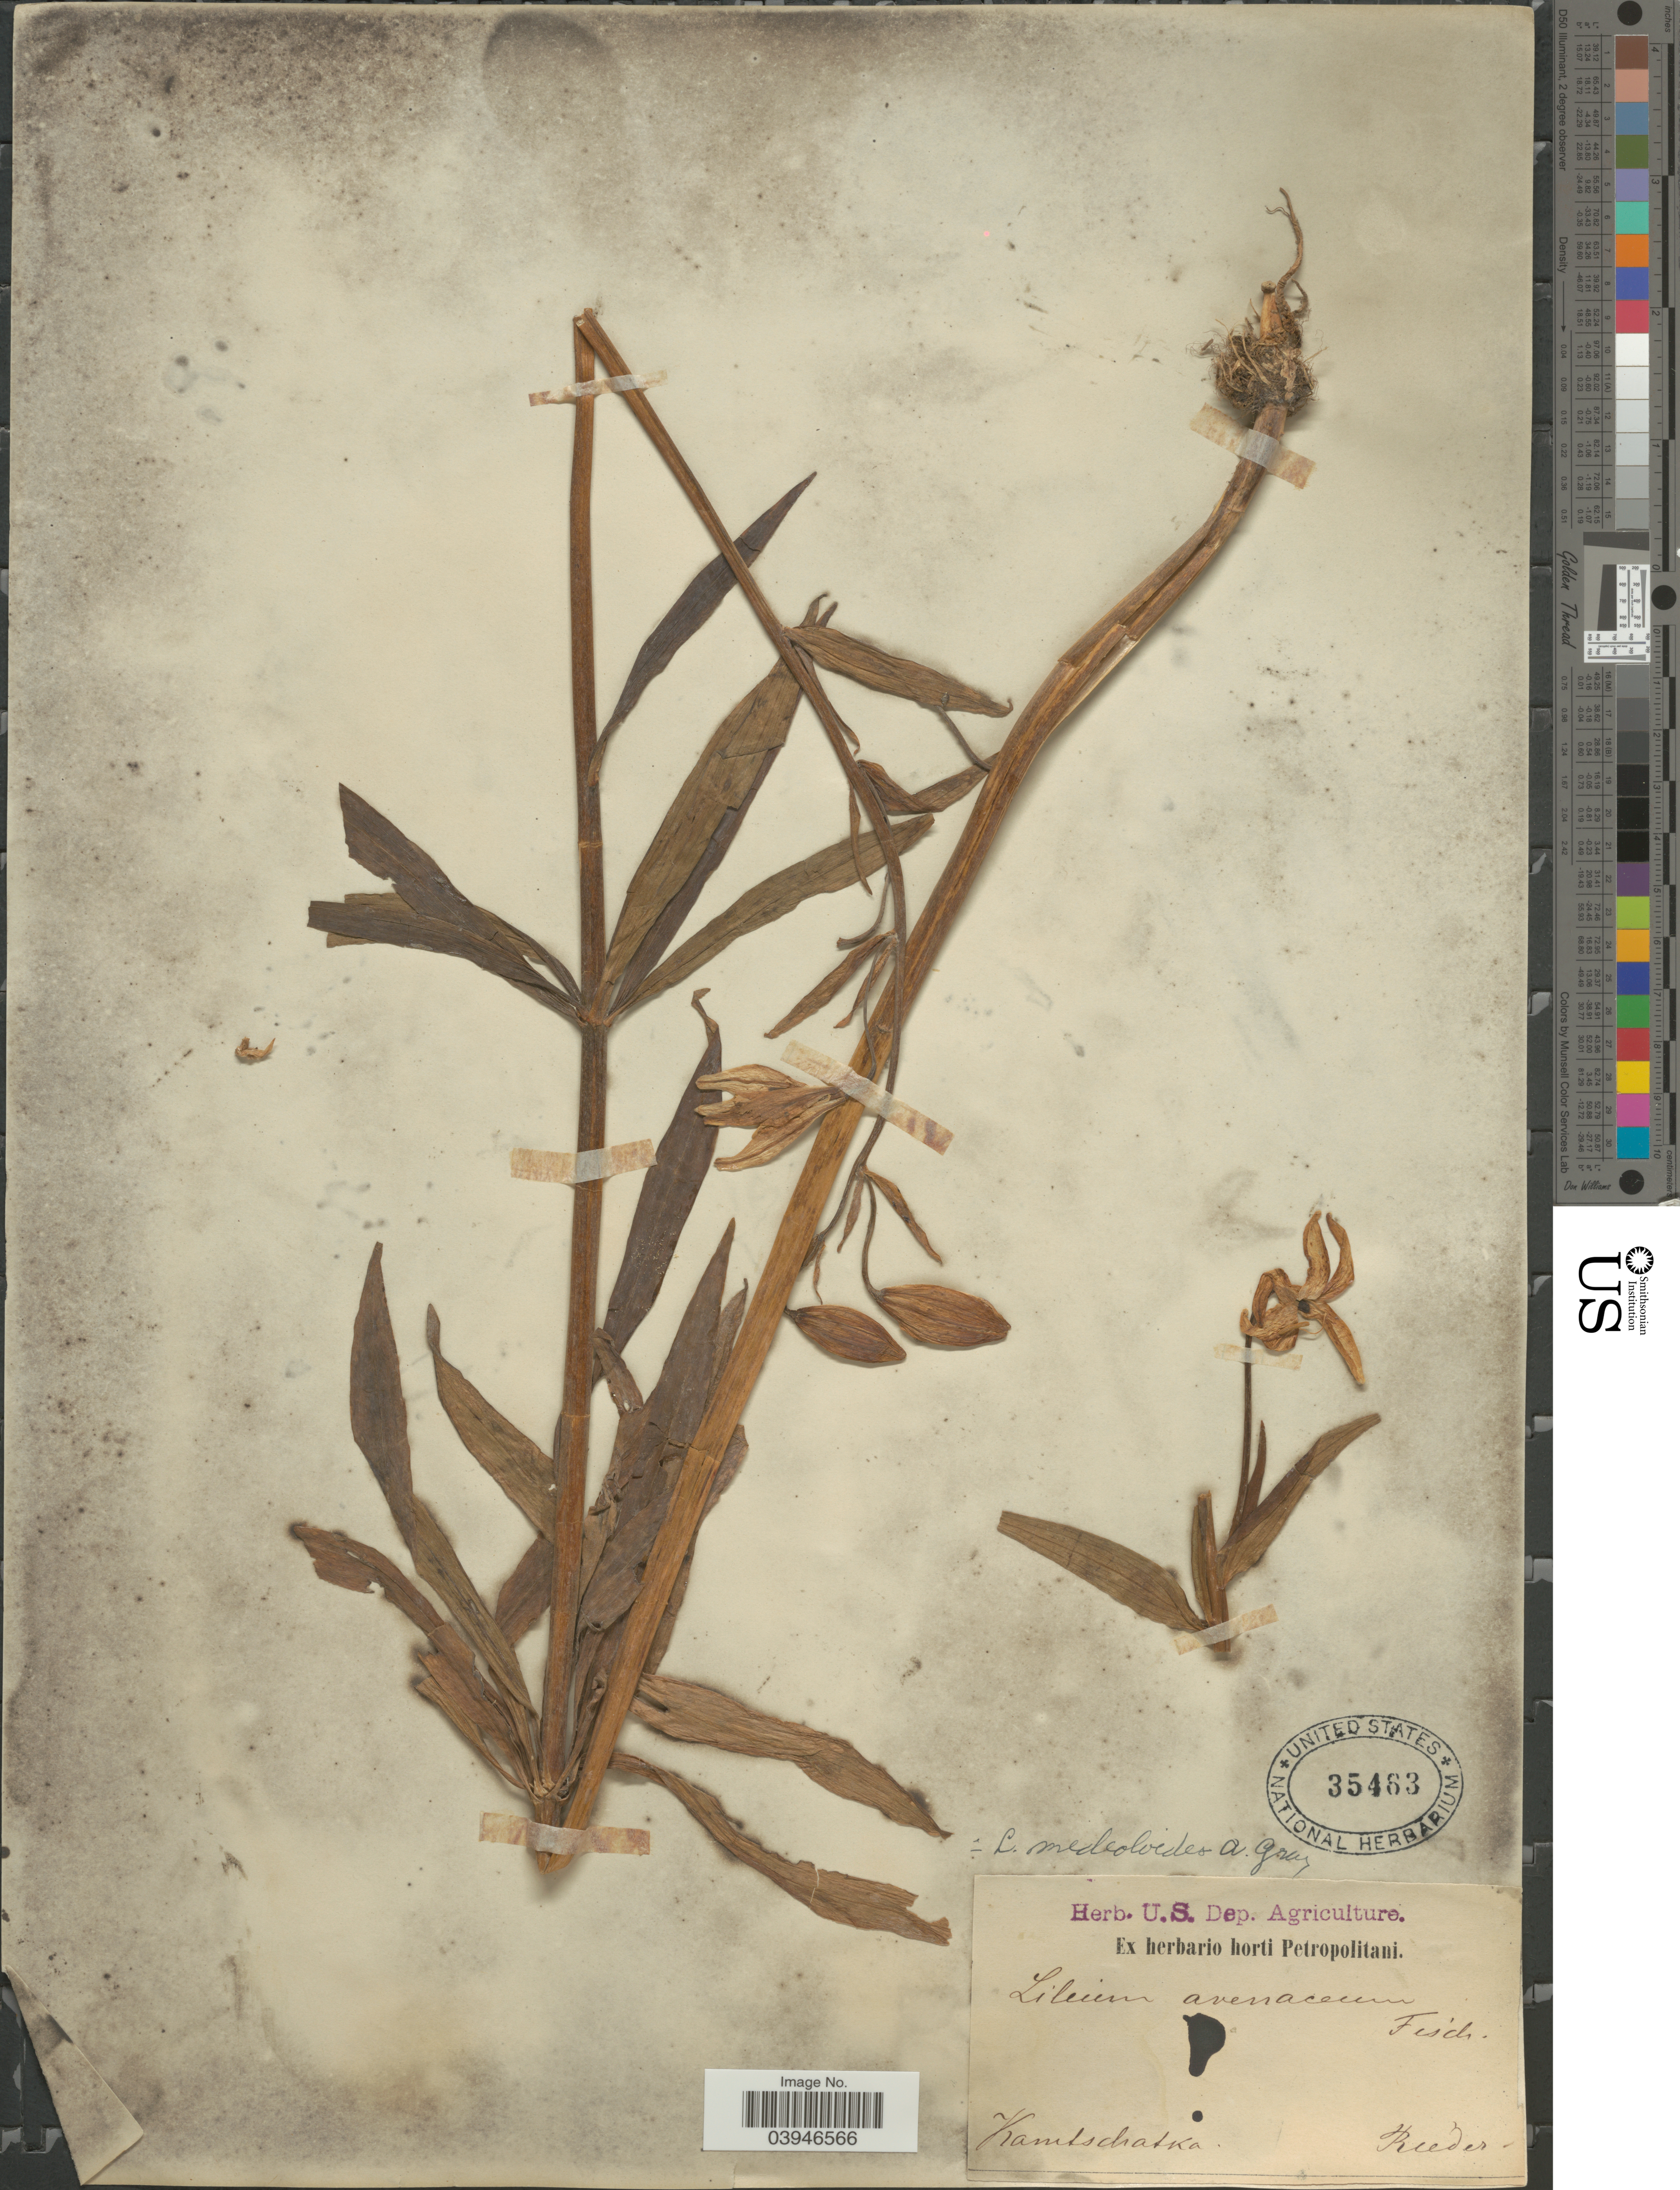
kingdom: Plantae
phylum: Tracheophyta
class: Liliopsida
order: Liliales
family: Liliaceae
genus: Lilium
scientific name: Lilium medeoloides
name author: A. Gray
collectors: -- Reeder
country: Russian Federation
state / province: Kamchatka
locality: Kamtschatka.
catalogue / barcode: US 35463